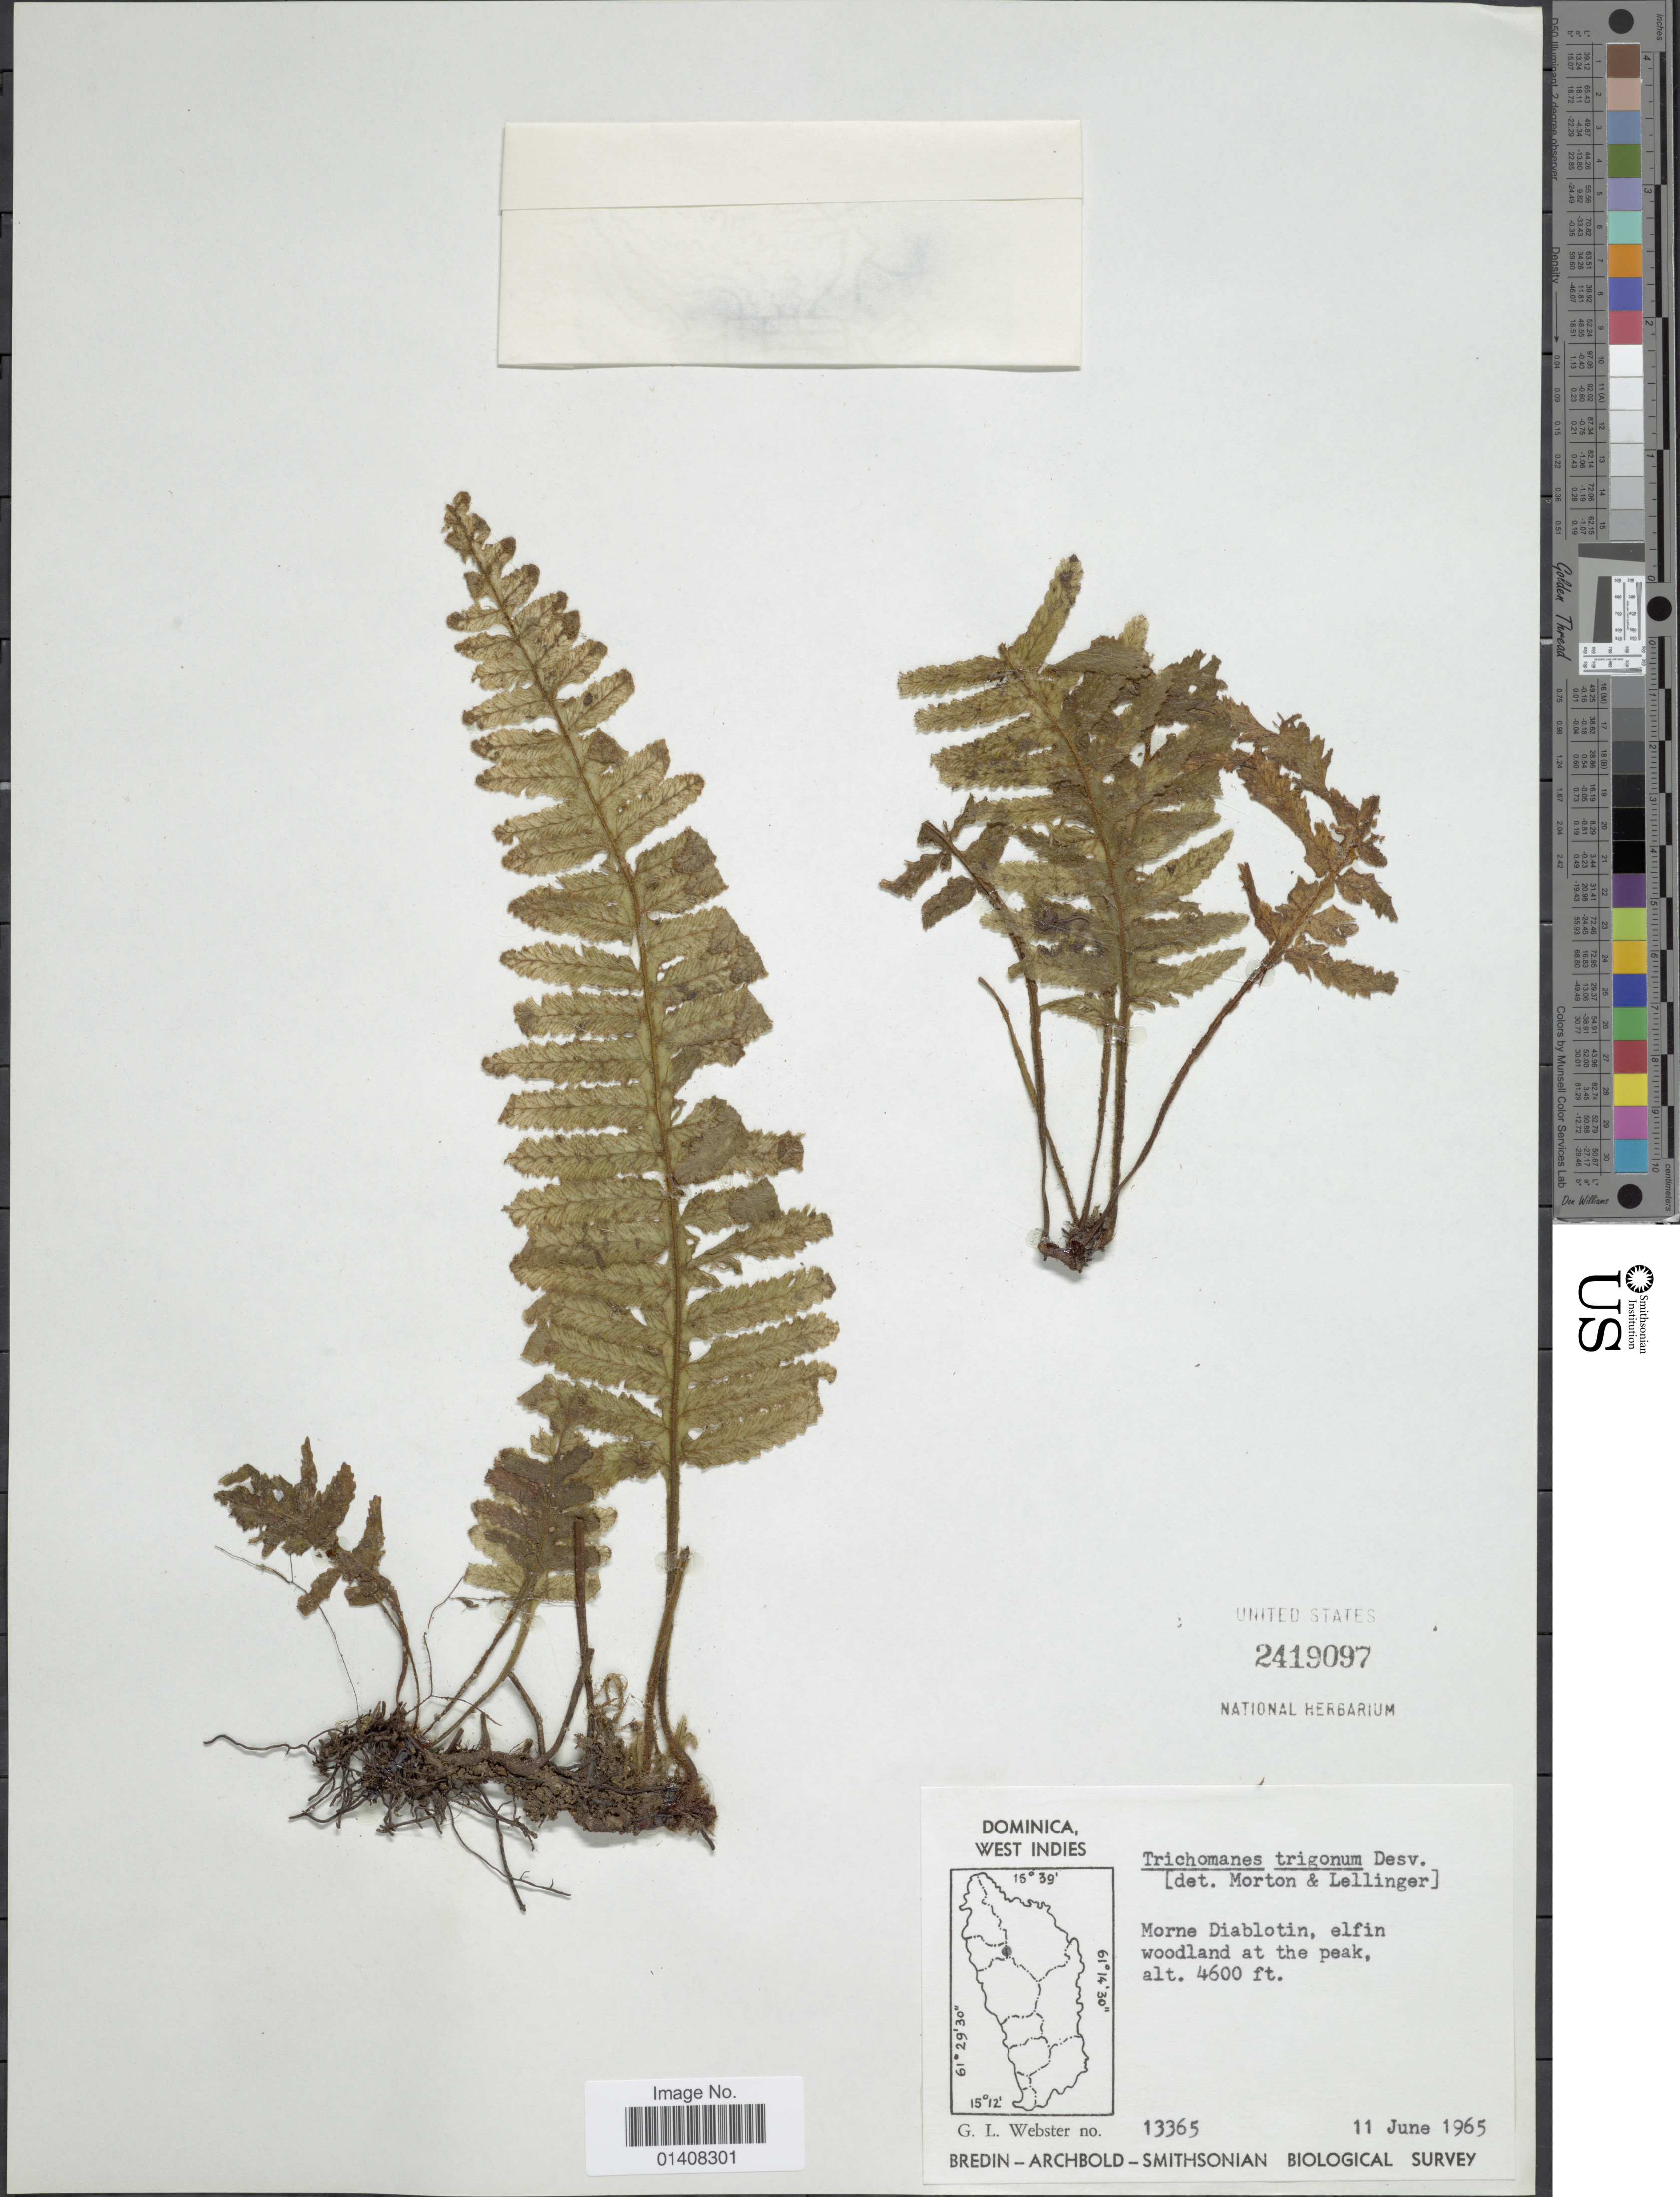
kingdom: Plantae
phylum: Tracheophyta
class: Polypodiopsida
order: Hymenophyllales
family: Hymenophyllaceae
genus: Trichomanes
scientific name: Trichomanes trigonum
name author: Desv.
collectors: G. L. Webster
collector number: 13365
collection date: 1965-06-11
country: Dominica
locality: Dominica, West Indies, Morne Diablotin, elfin woodland at the peak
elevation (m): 1402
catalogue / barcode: US 2419097